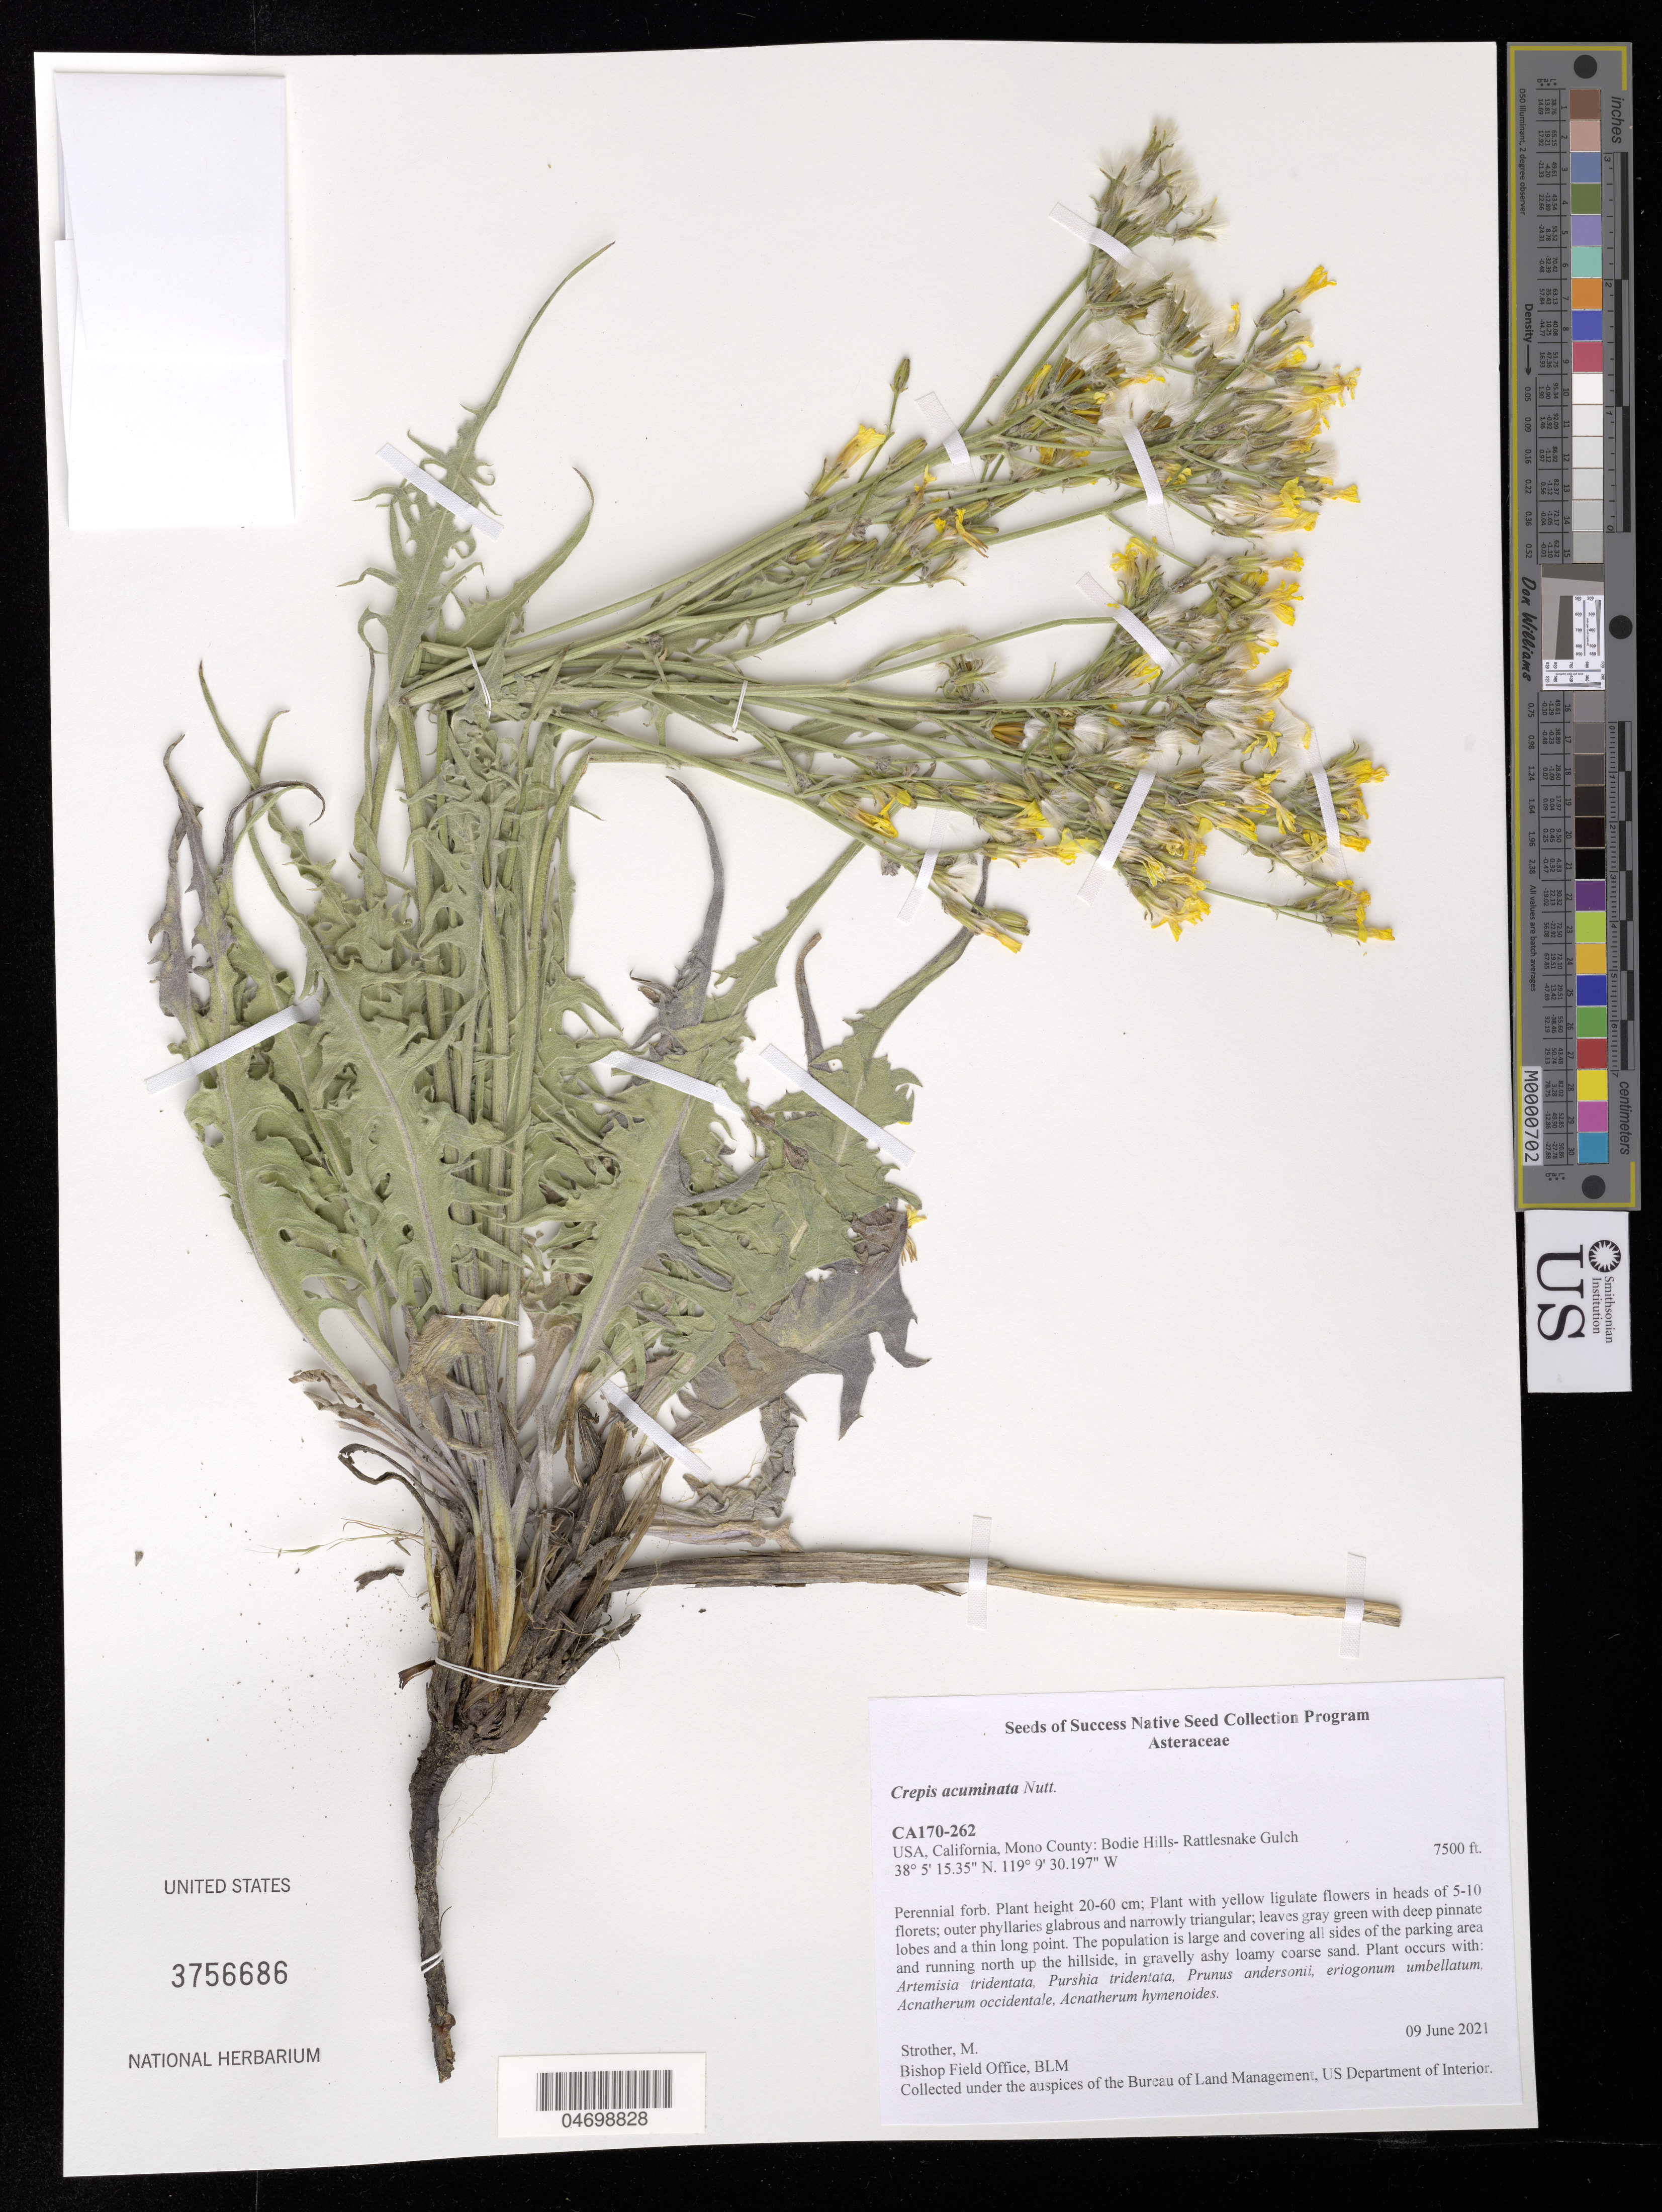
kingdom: Plantae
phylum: Tracheophyta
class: Magnoliopsida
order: Asterales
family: Asteraceae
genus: Crepis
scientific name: Crepis acuminata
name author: Nutt.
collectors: M. Strother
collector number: CA170-262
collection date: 2021-06-09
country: United States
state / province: California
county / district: Mono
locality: Bodie-Hills - Rattlesnake Gulch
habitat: Gravelly ashy loamy coarse sand. With Artemisia tridentata, Purshia tridentata, Prunus andersonii, etc.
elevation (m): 2286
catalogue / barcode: US 3756686